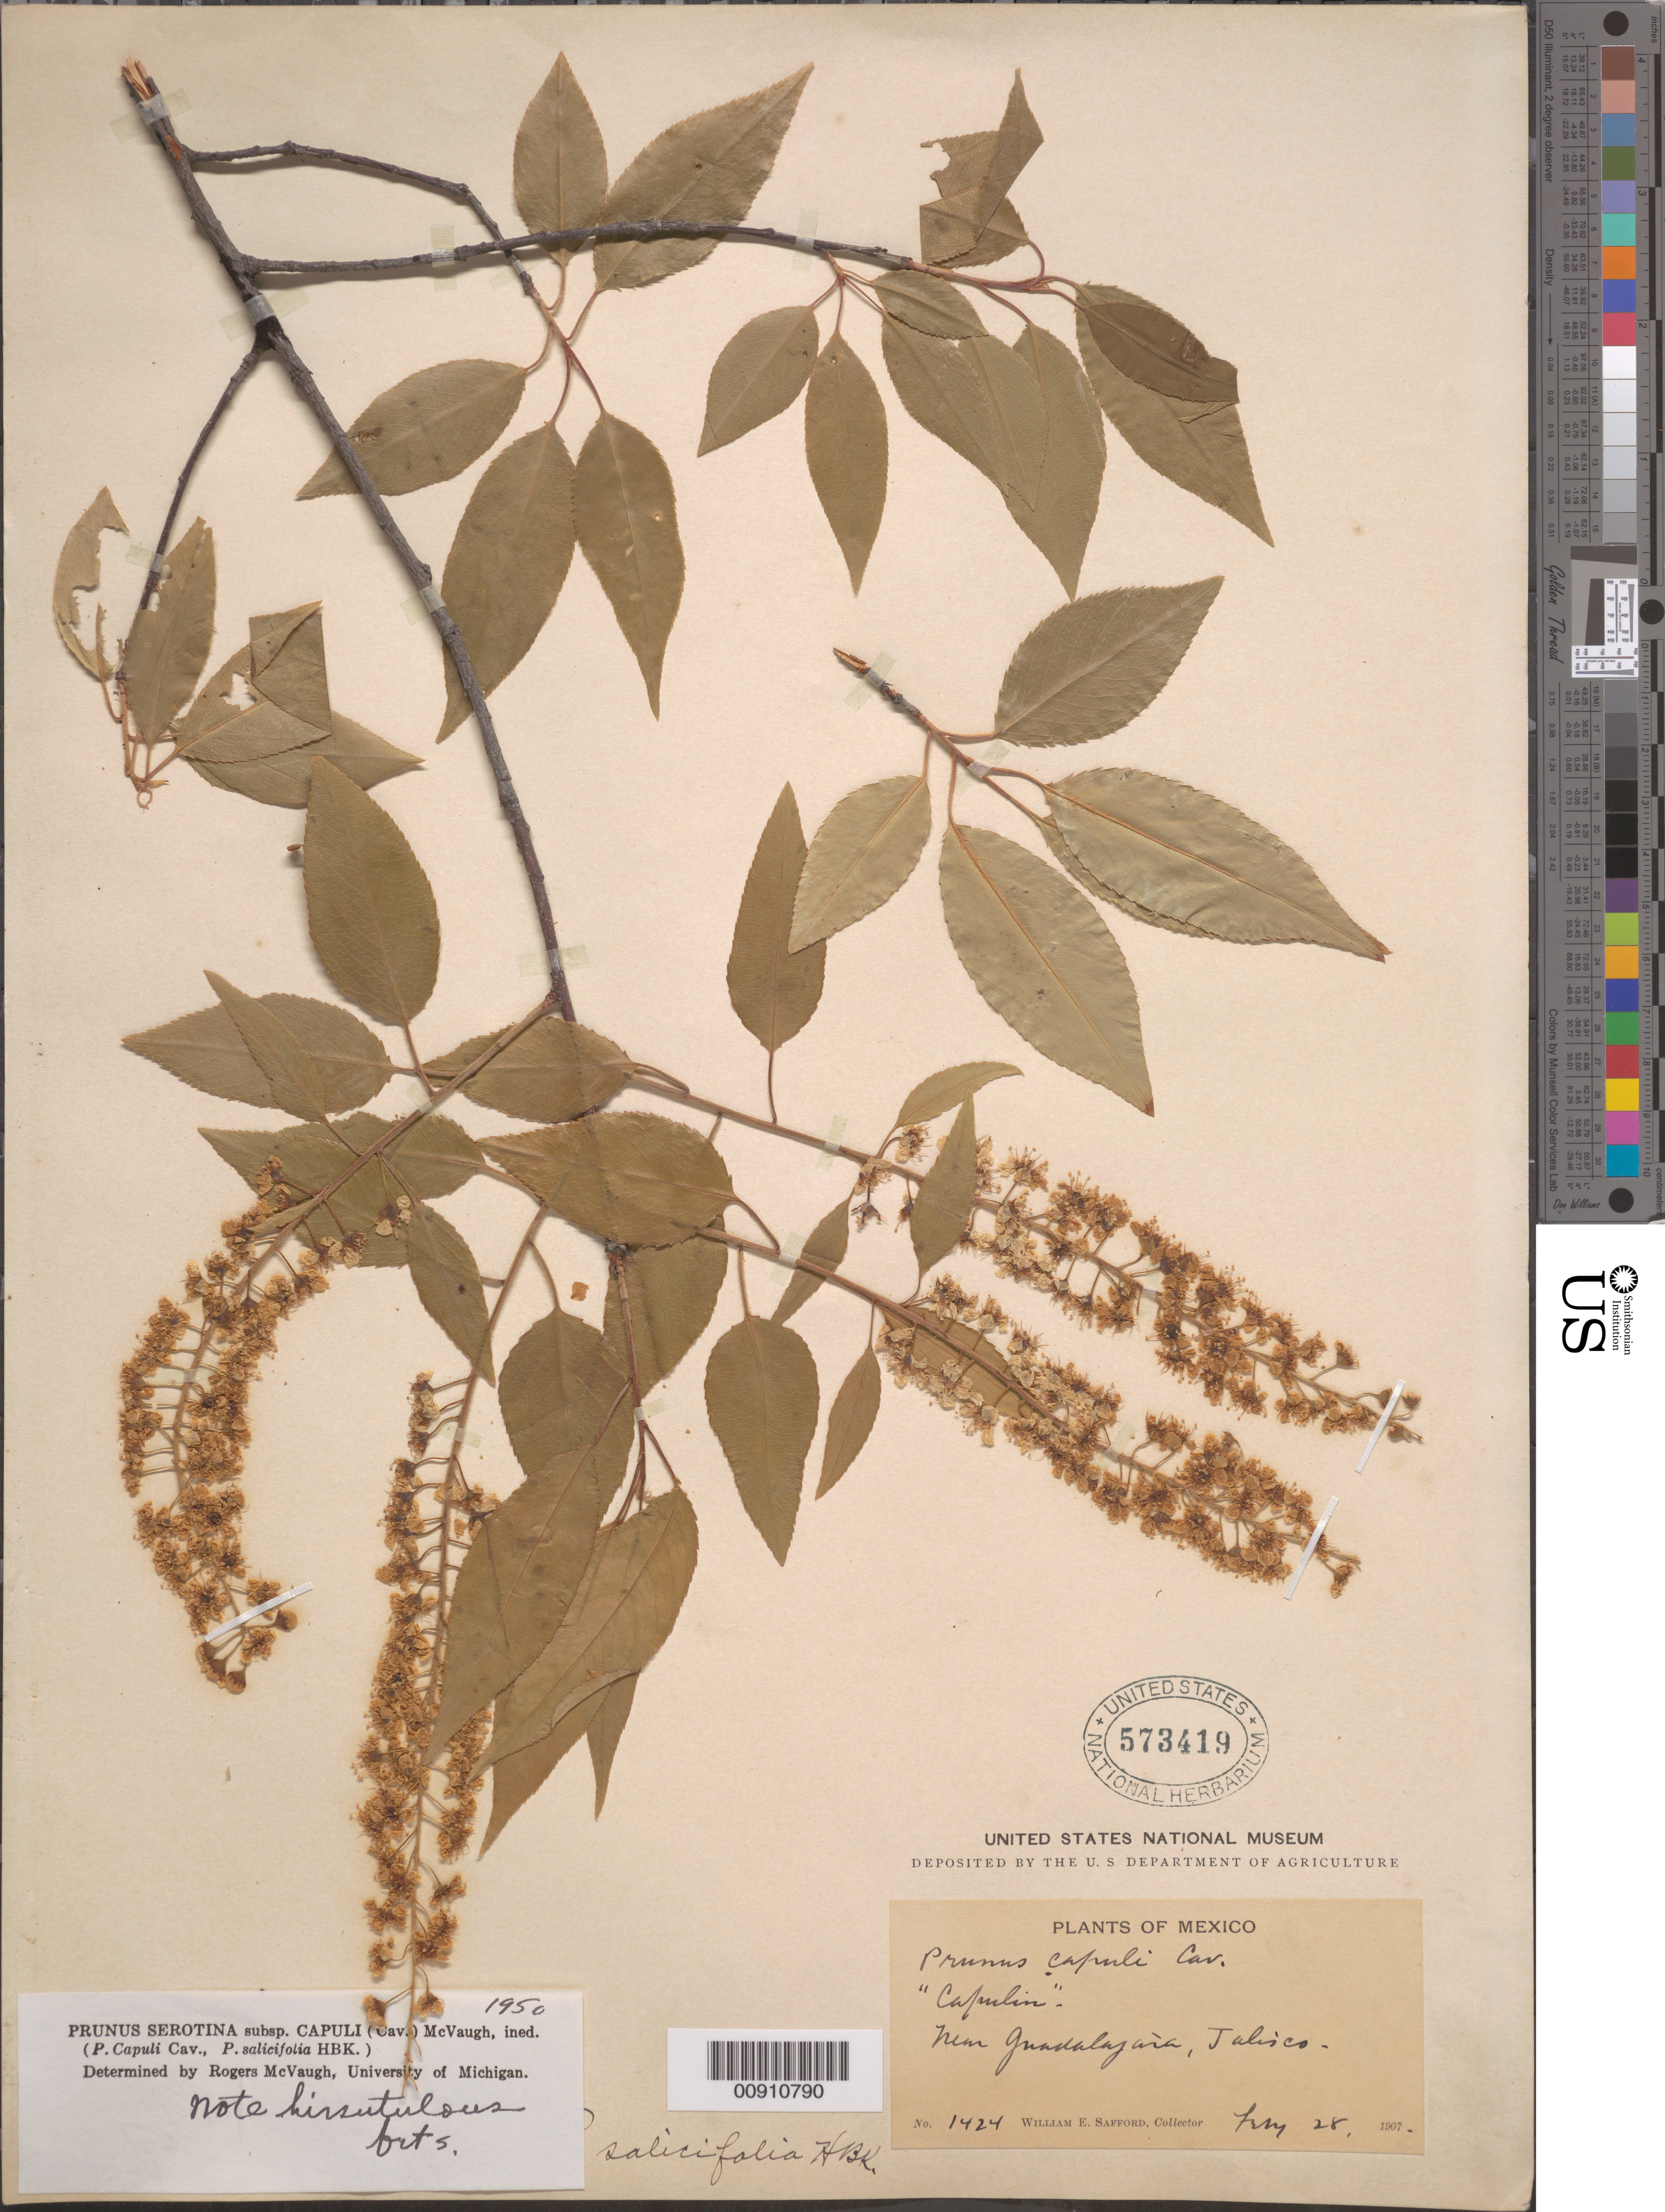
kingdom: Plantae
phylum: Tracheophyta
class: Magnoliopsida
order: Rosales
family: Rosaceae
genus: Prunus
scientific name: Prunus serotina var. salicifolia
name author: (Kunth) Koehne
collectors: W. E. Safford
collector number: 1424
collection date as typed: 28 Feb 1907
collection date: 1907-02-28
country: Mexico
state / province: Jalisco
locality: Near Guadalajara, Jalisco.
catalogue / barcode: US 573419